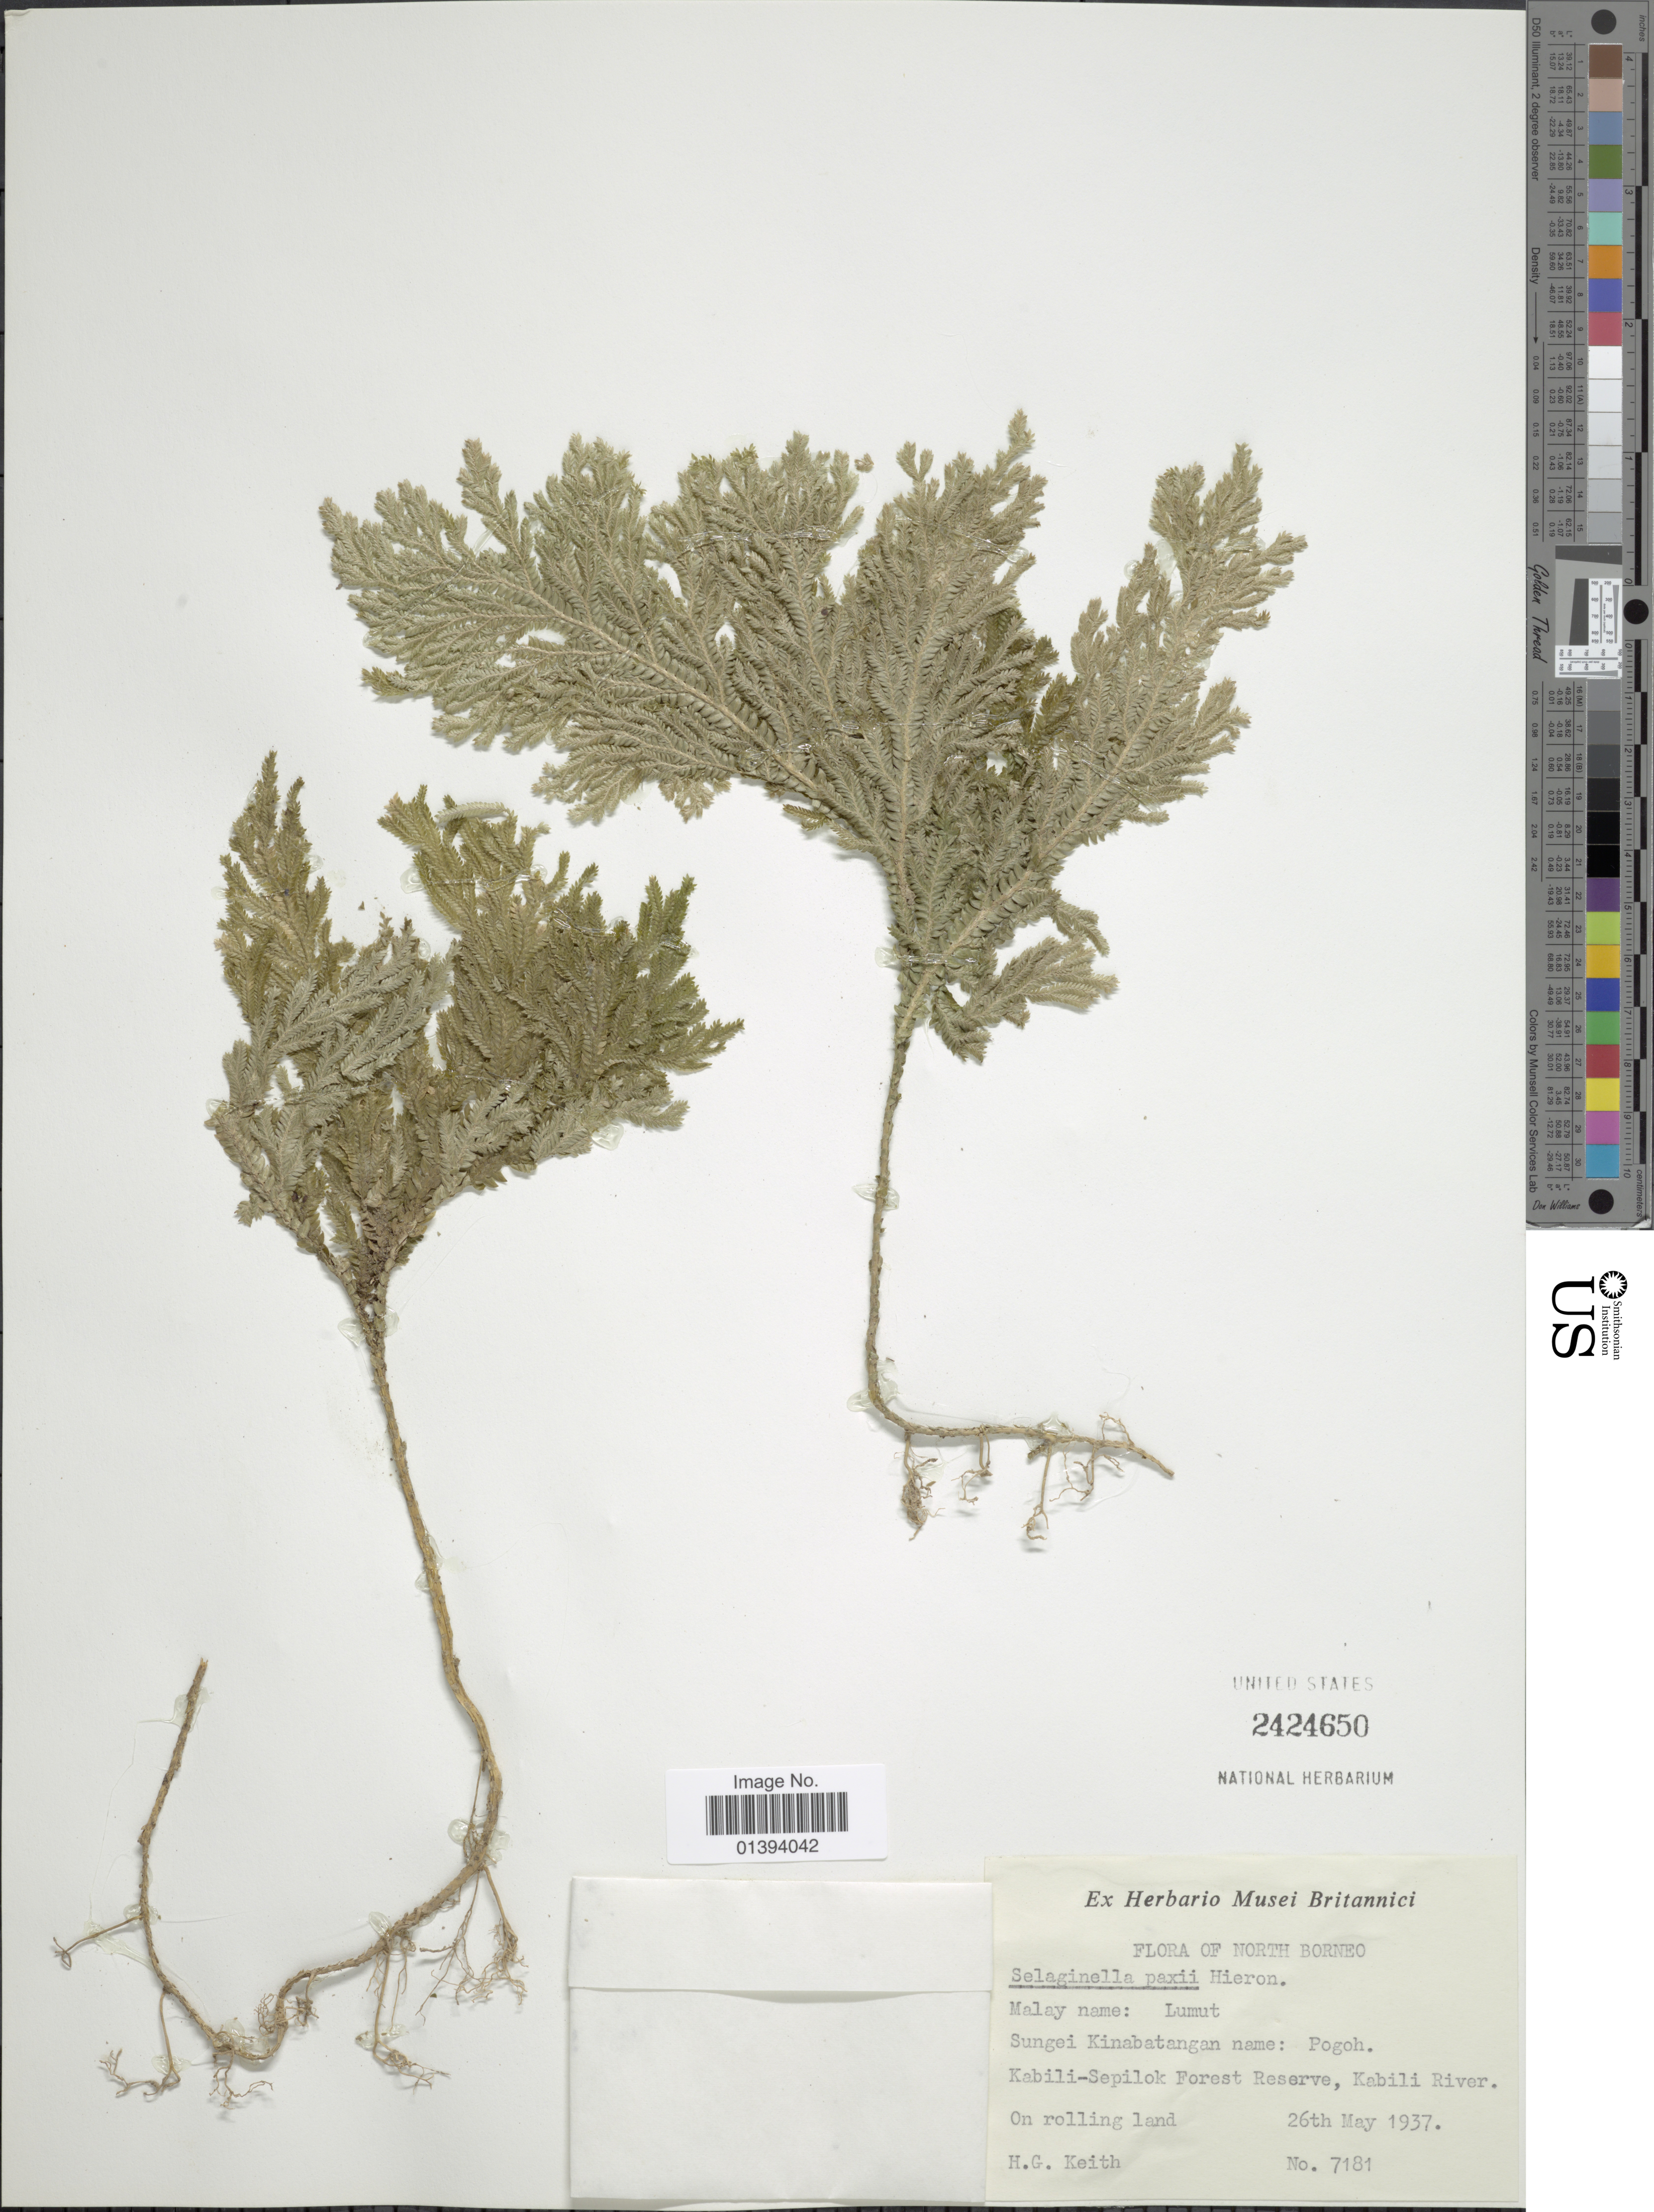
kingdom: Plantae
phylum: Tracheophyta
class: Lycopodiopsida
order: Selaginellales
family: Selaginellaceae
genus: Selaginella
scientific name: Selaginella paxii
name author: Hieron.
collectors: H. Keith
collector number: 7181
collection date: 1937-05-26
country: Malaysia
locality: North Borneo, Kabili-Sepilok Forest Reserve, Kabili River, on rolling land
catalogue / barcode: US 2424650